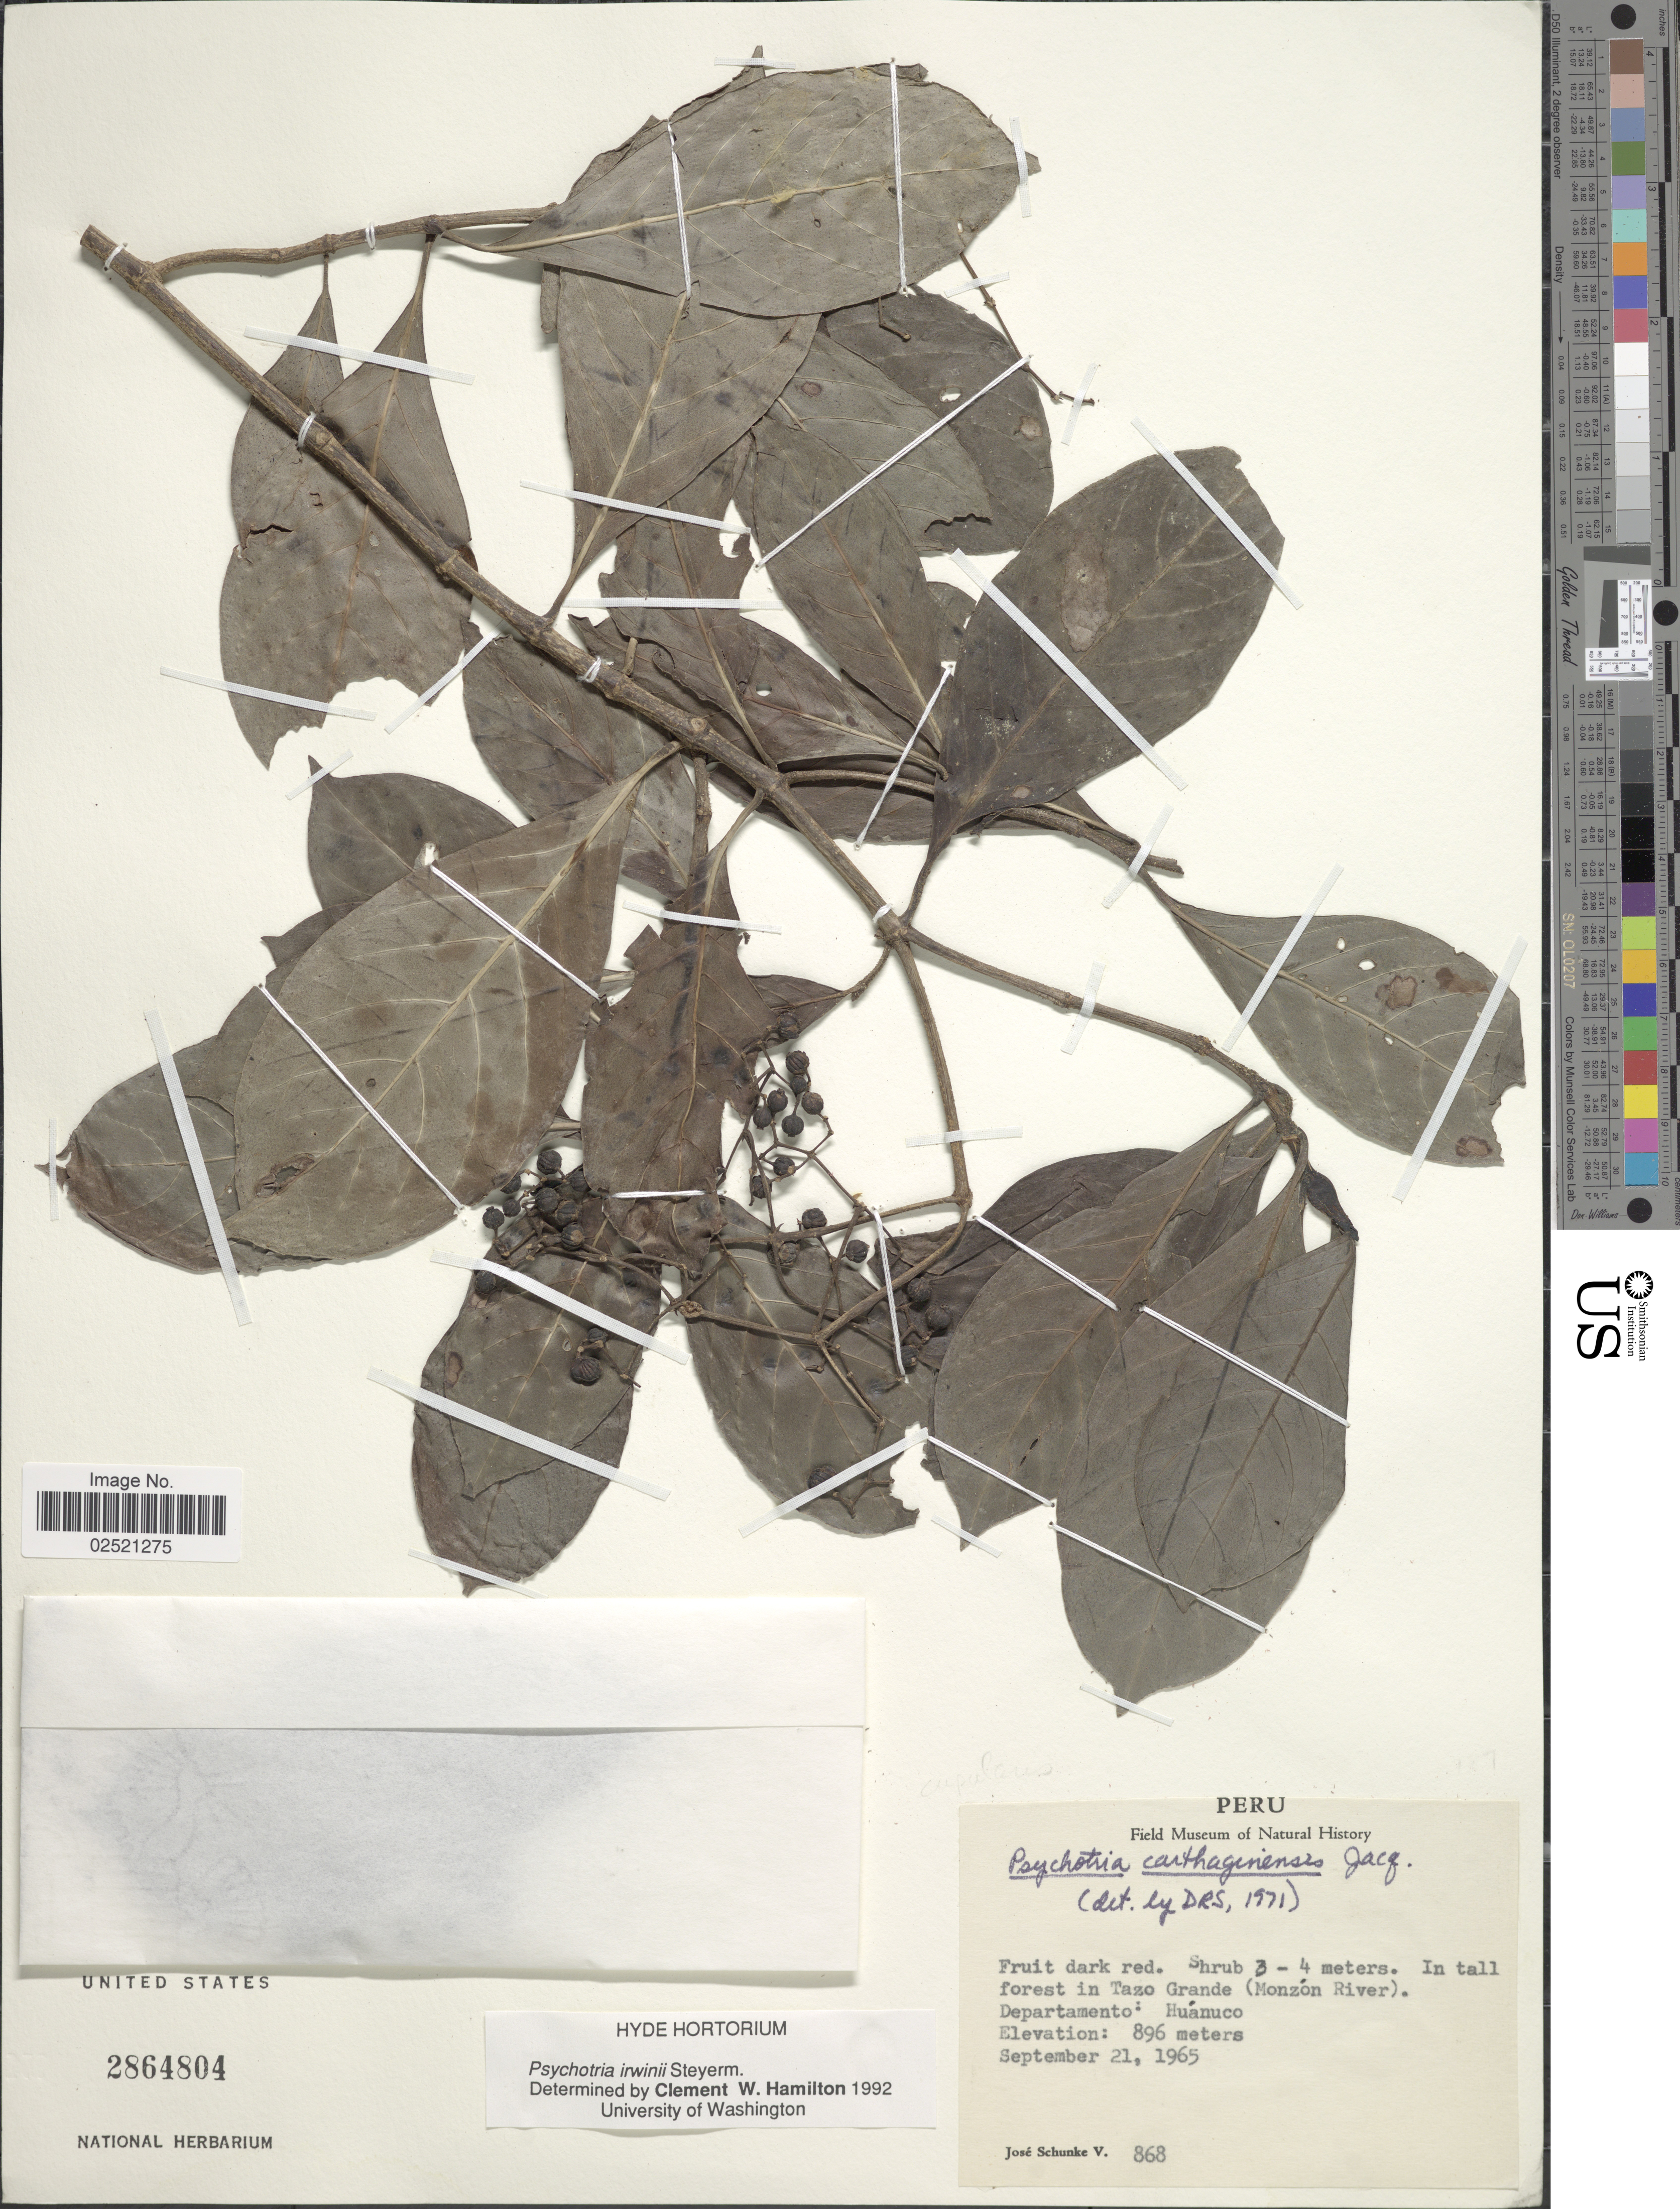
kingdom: Plantae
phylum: Tracheophyta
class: Magnoliopsida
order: Gentianales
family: Rubiaceae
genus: Psychotria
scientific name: Psychotria irwinii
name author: Steyerm.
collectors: J. Schunke Vigo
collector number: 868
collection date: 1965-09-21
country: Peru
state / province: Huánuco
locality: In tall forest in Tazo Grande (Monzon River).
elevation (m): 896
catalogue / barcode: US 2864804